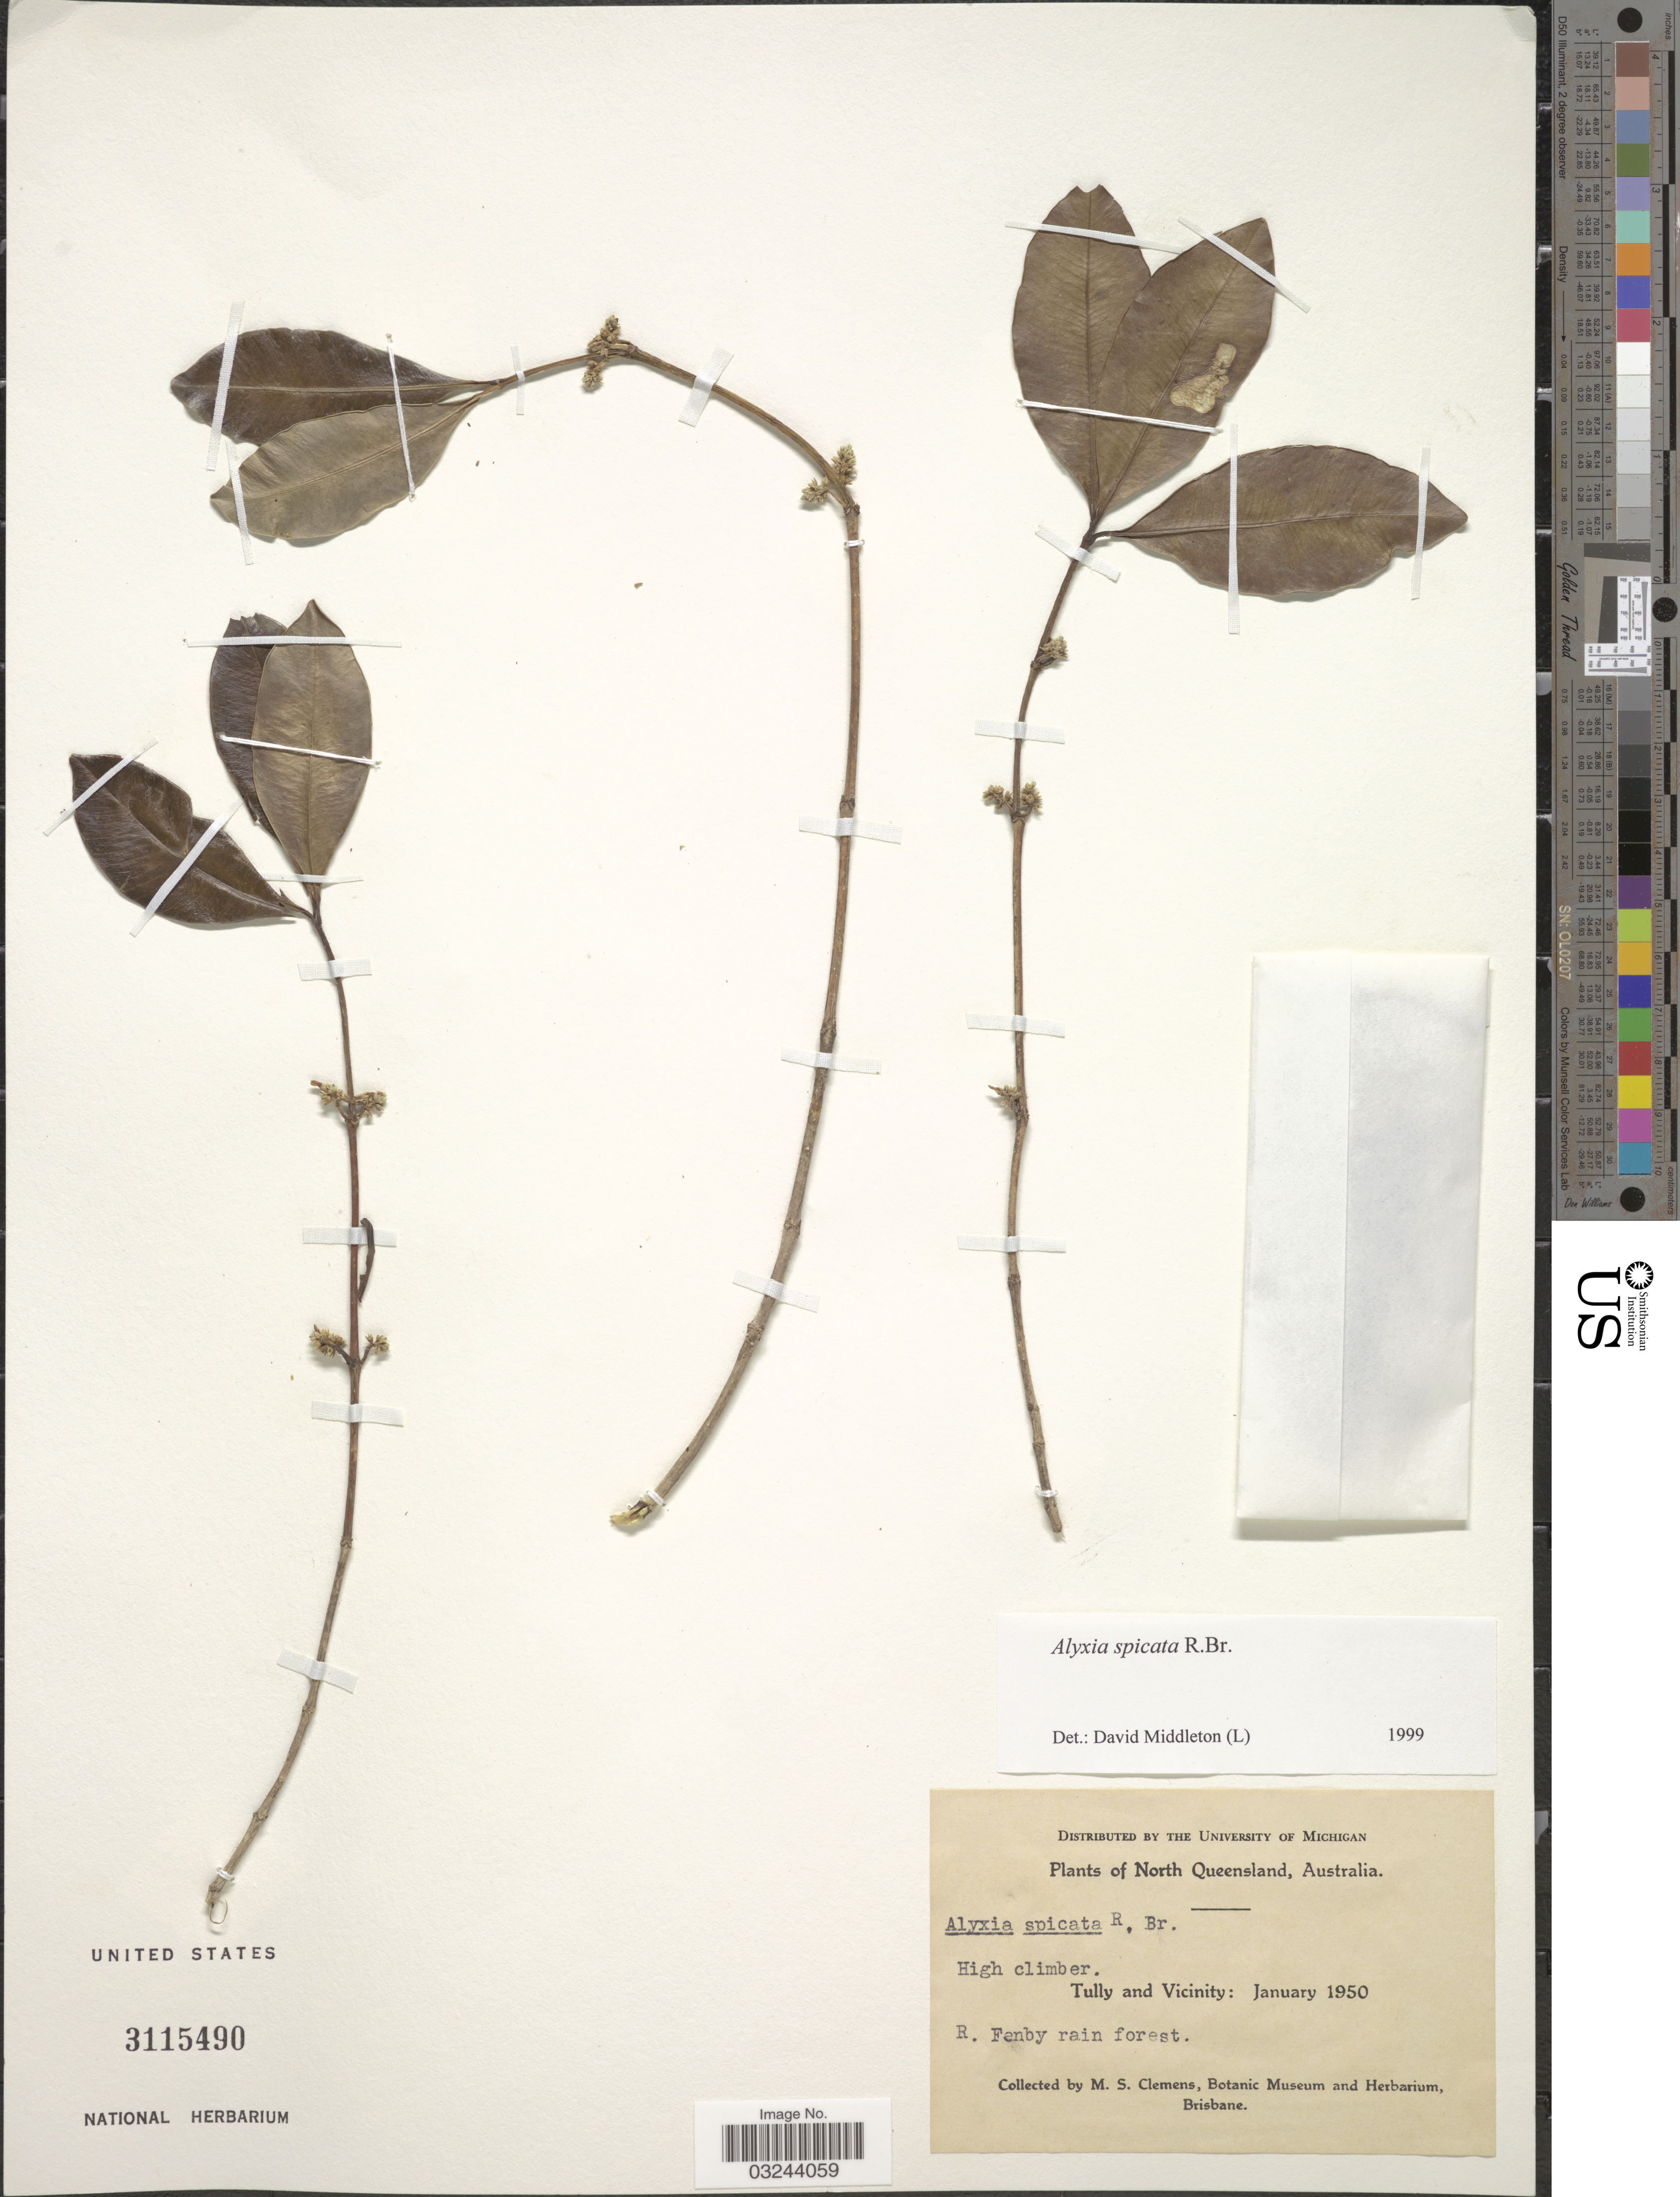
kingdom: Plantae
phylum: Tracheophyta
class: Magnoliopsida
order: Gentianales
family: Apocynaceae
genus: Alyxia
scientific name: Alyxia spicata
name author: R. Br.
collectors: M. S. Clemens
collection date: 1950-01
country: Australia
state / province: Queensland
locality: North Queensland, Tully and Vicinity: R. Fenby rain forest.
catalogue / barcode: US 3115490